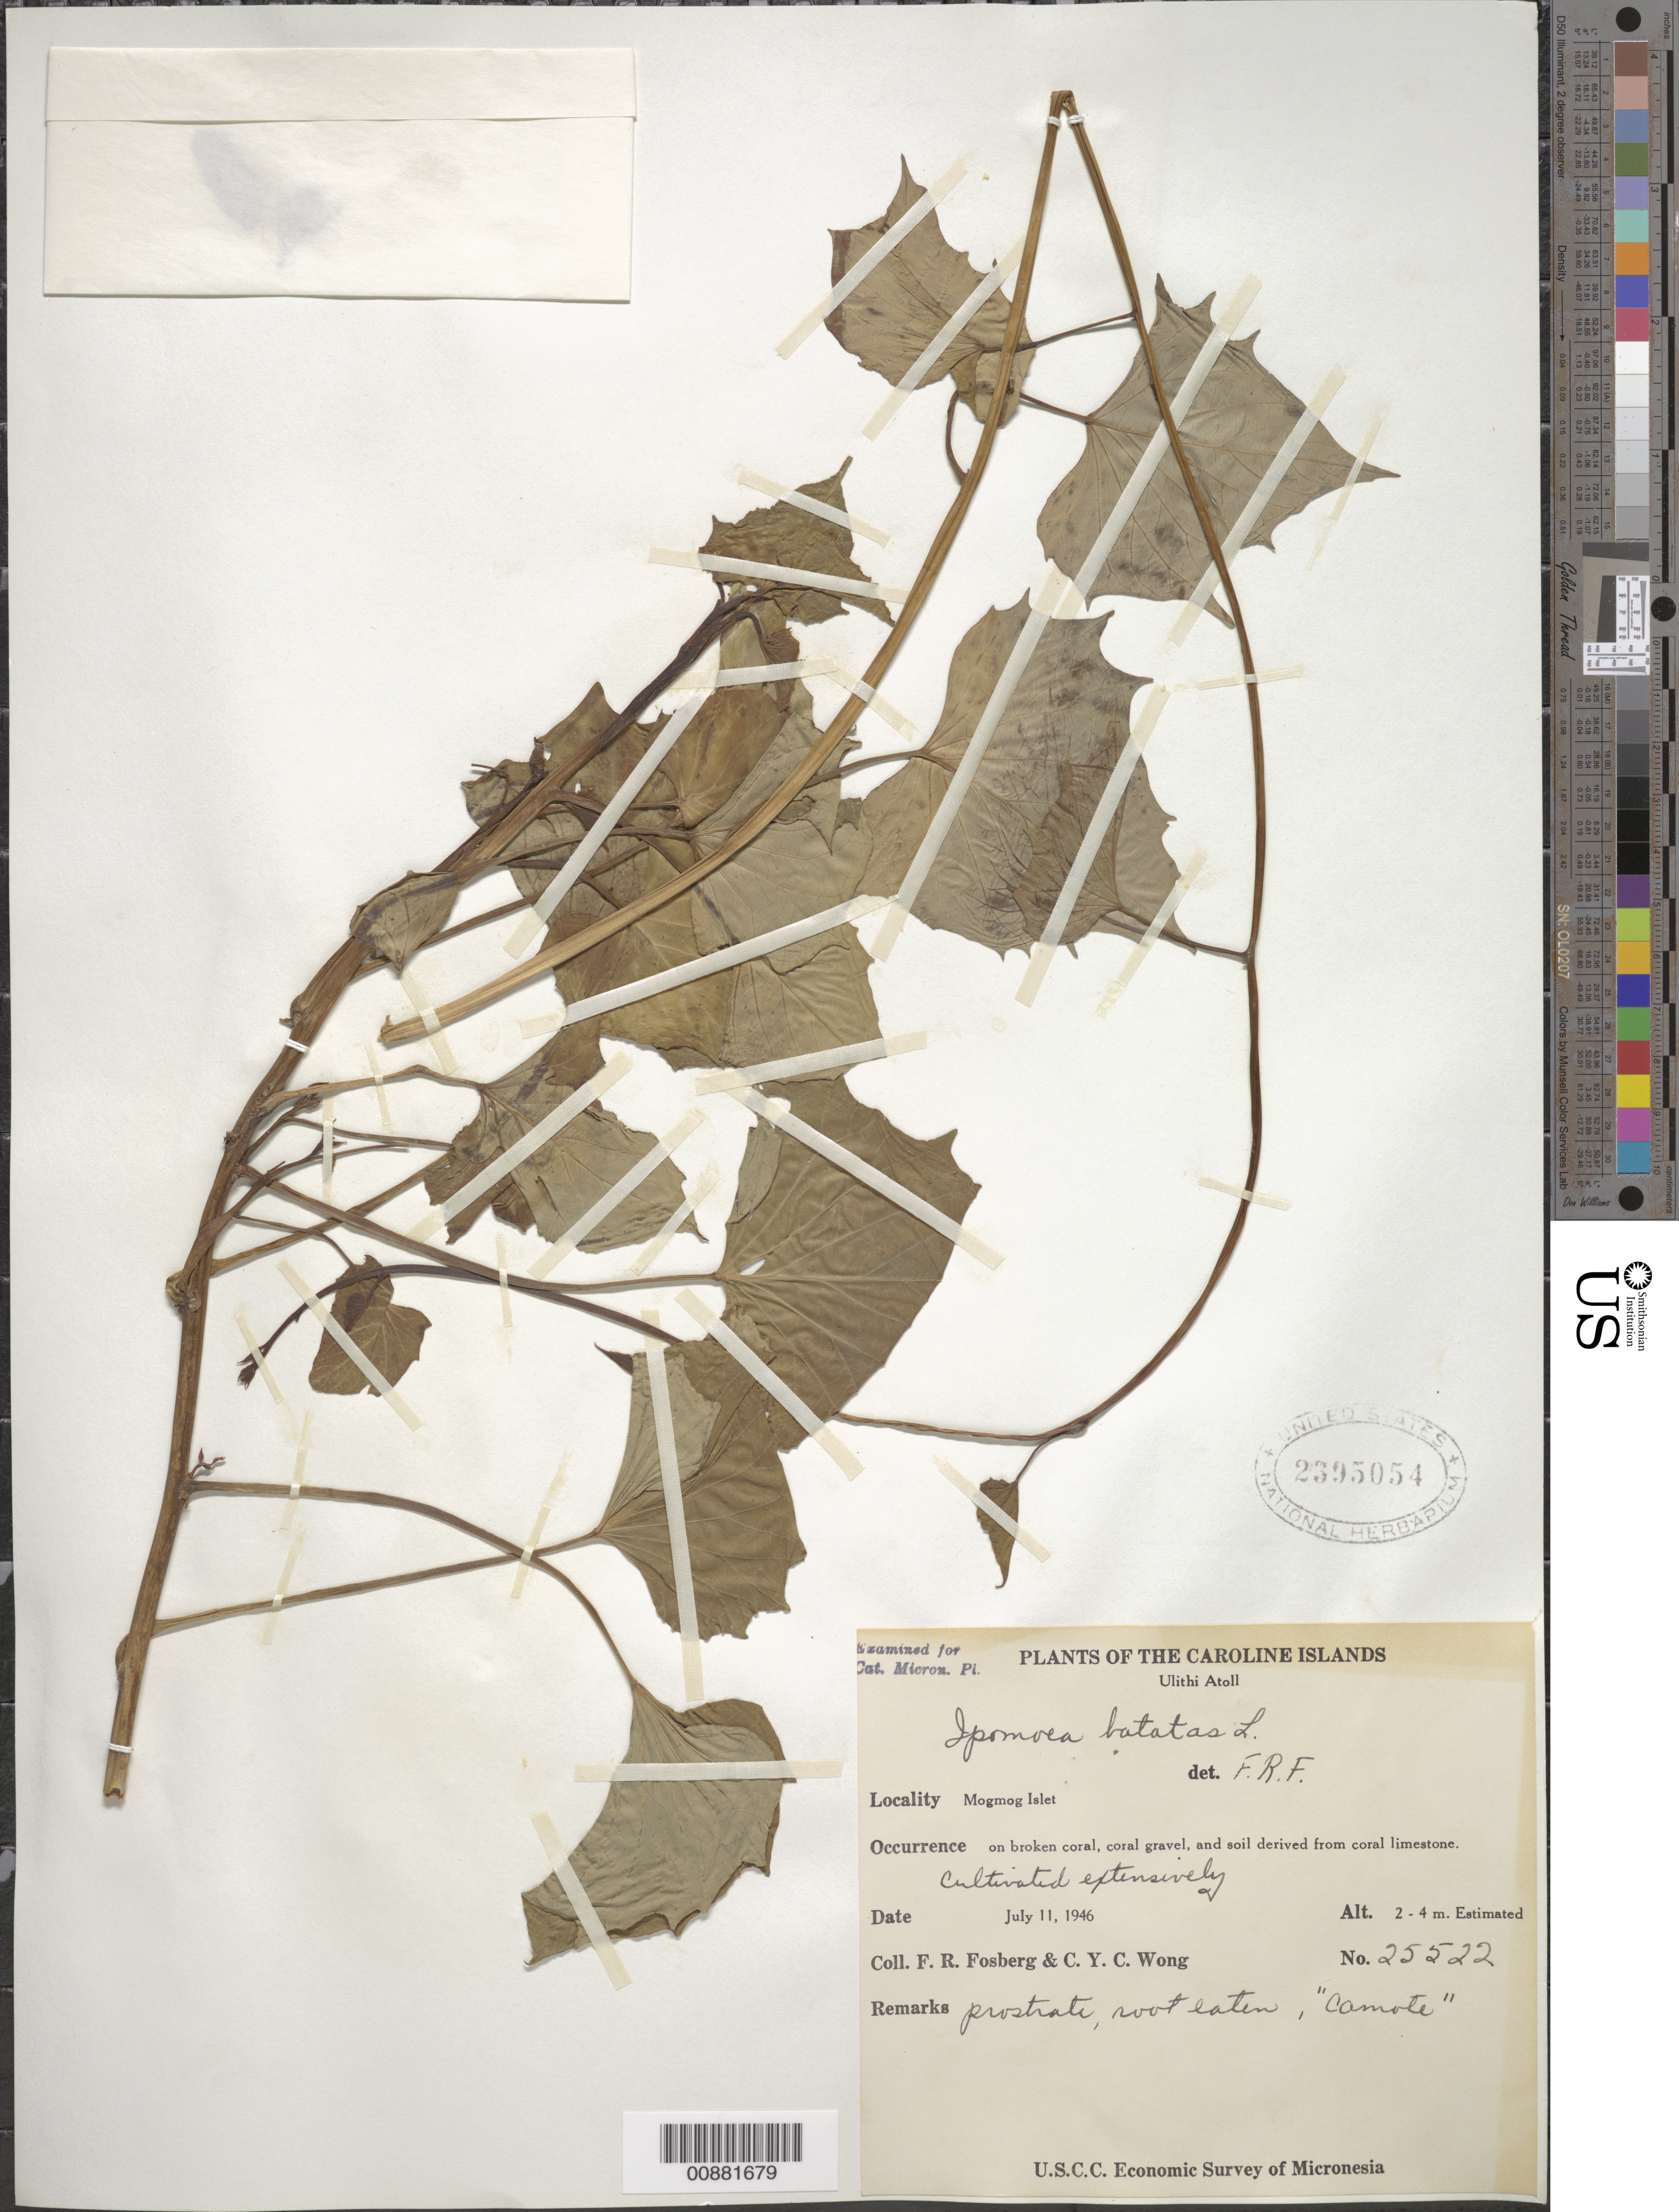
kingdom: Plantae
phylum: Tracheophyta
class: Magnoliopsida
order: Solanales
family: Convolvulaceae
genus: Ipomoea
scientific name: Ipomoea batatas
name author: (L.) Lam.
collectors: F. R. Fosberg & C. Wong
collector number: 25522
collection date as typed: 11 Jul 1946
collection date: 1946-07-11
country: Micronesia, Federated States of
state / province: Yap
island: Ulithi Atoll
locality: Mogmog Islet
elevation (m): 2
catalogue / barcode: US 2395054